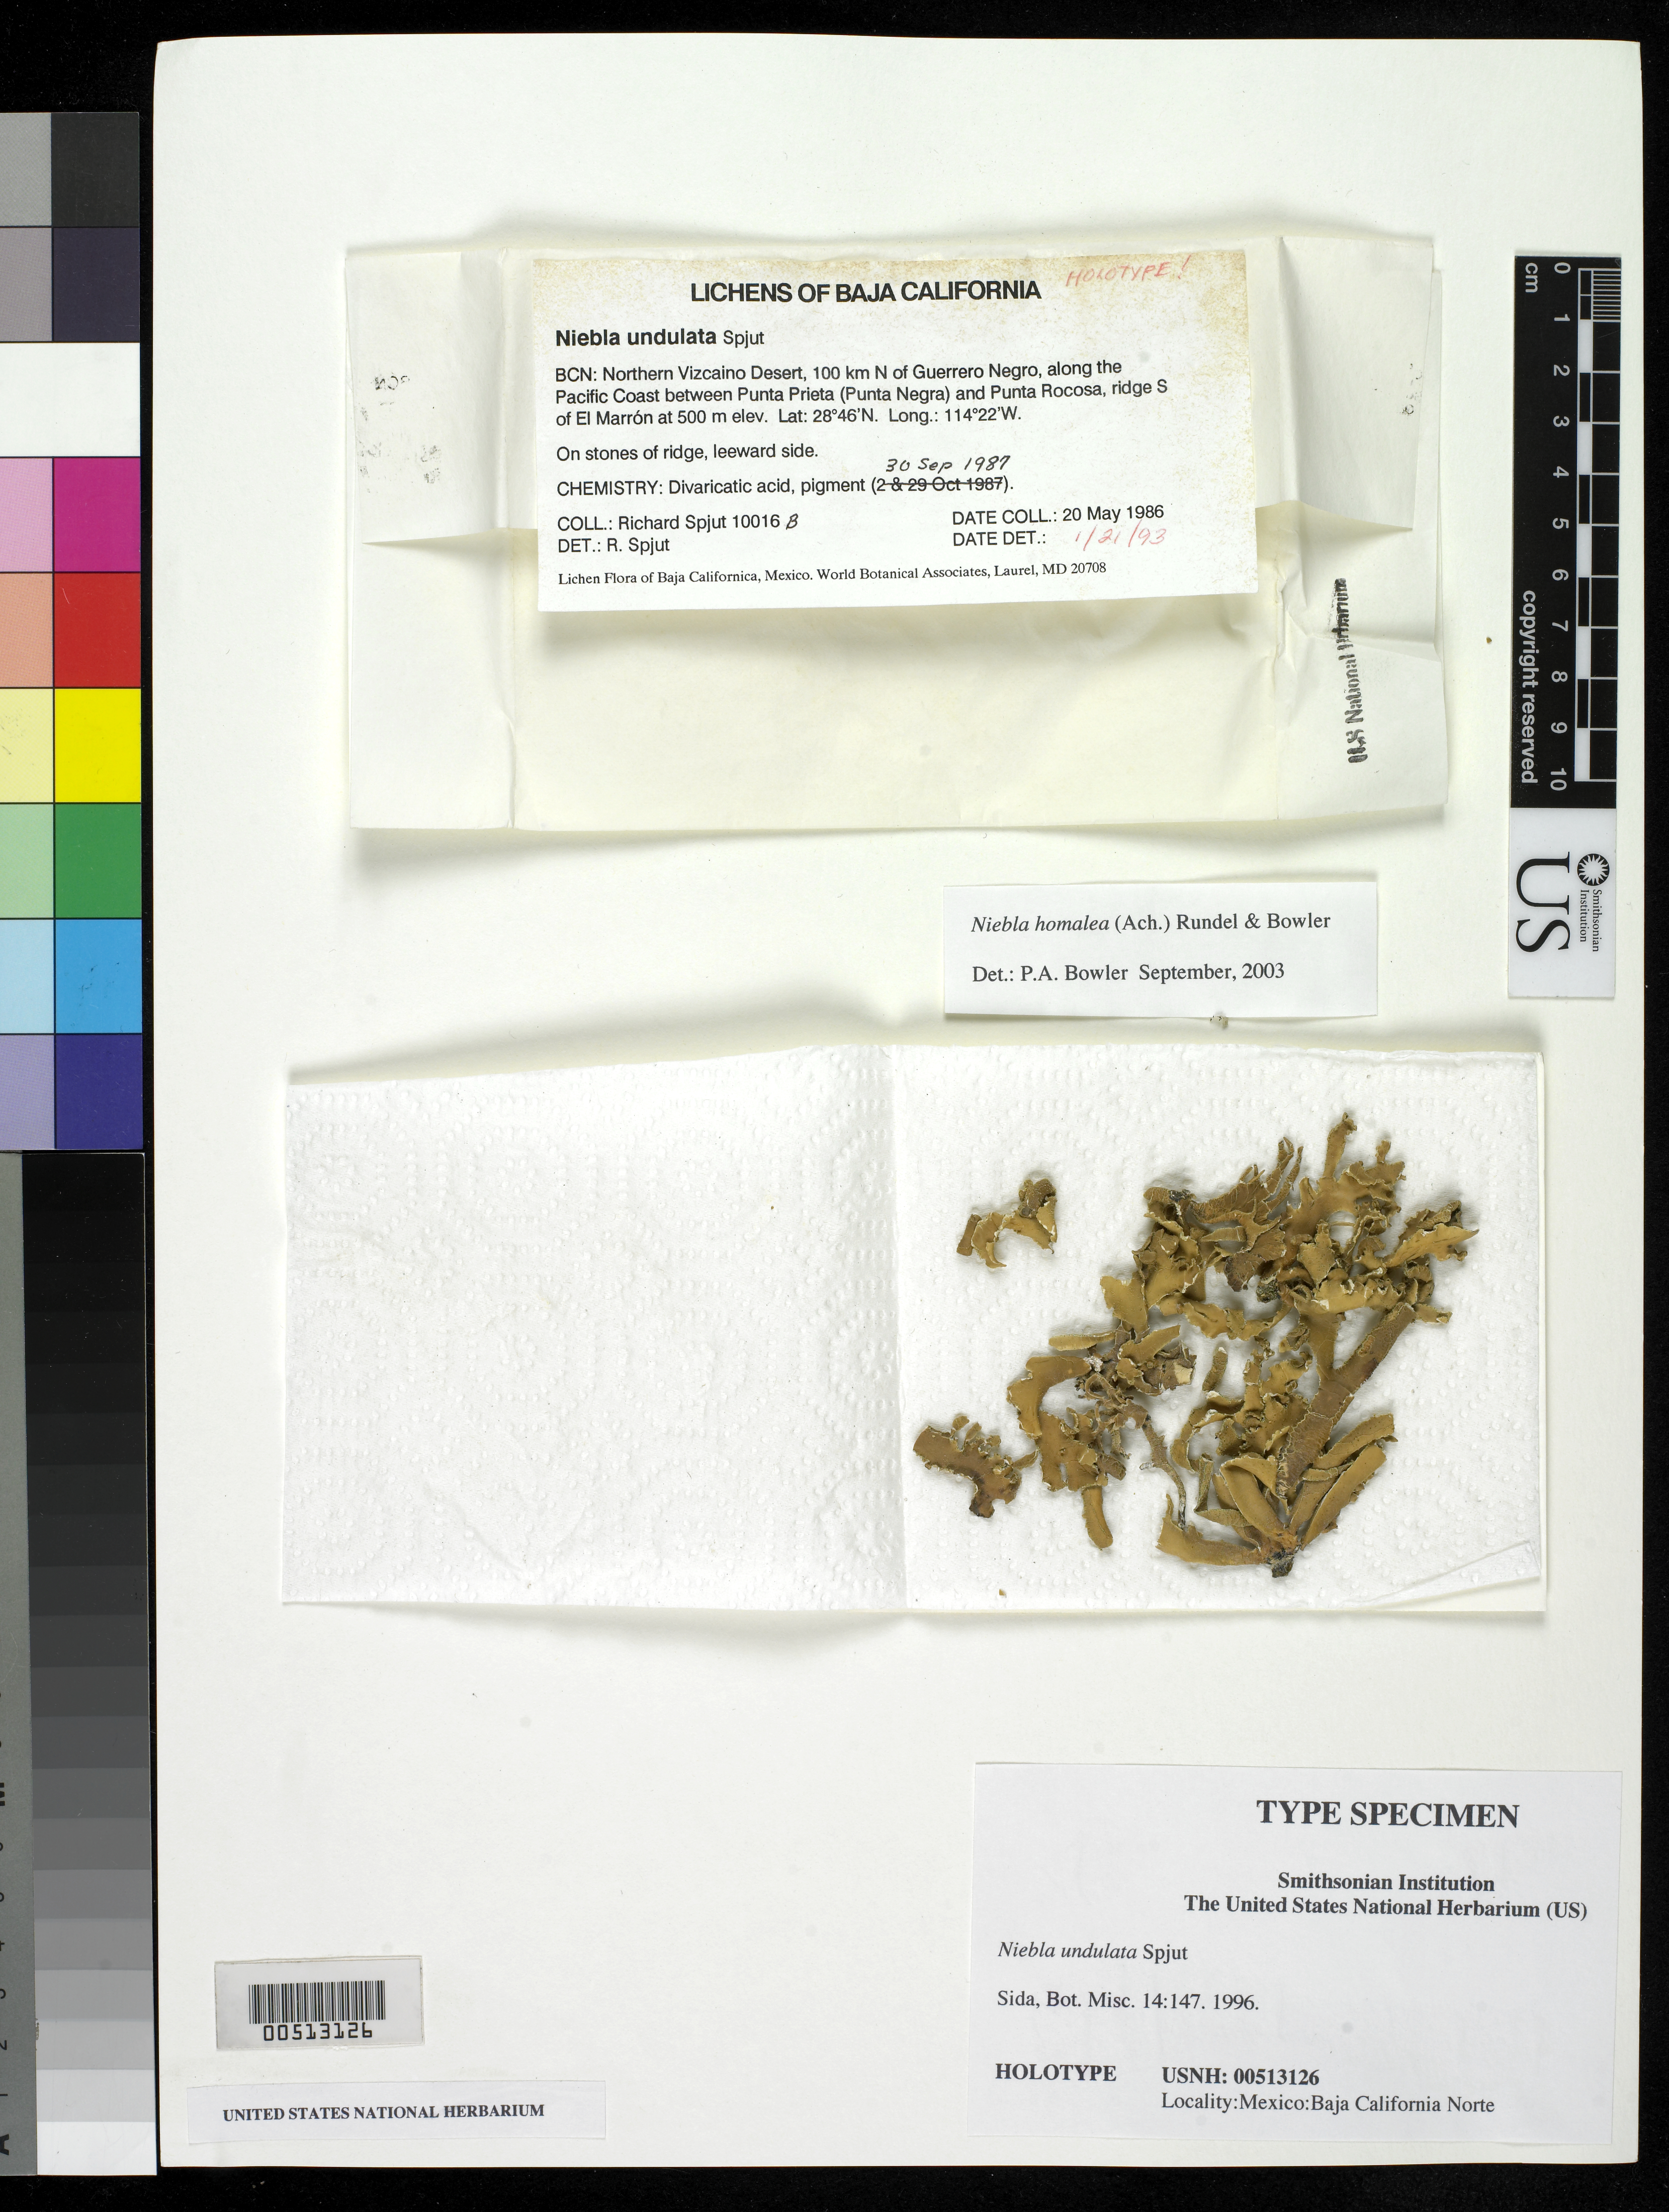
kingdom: Fungi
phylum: Ascomycota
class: Lecanoromycetes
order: Lecanorales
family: Ramalinaceae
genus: Niebla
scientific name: Niebla undulata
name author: Spjut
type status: Holotype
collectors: R. Spjut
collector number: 10016 b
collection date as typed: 20 May 1986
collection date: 1986-05-20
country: Mexico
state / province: Baja California Norte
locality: Northern Vizcaino Desert, 100 km N of Guerrero Negro, Pacific coast between Punta Prieta & Punta Rocosa, ridge S of El Marron.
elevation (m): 500